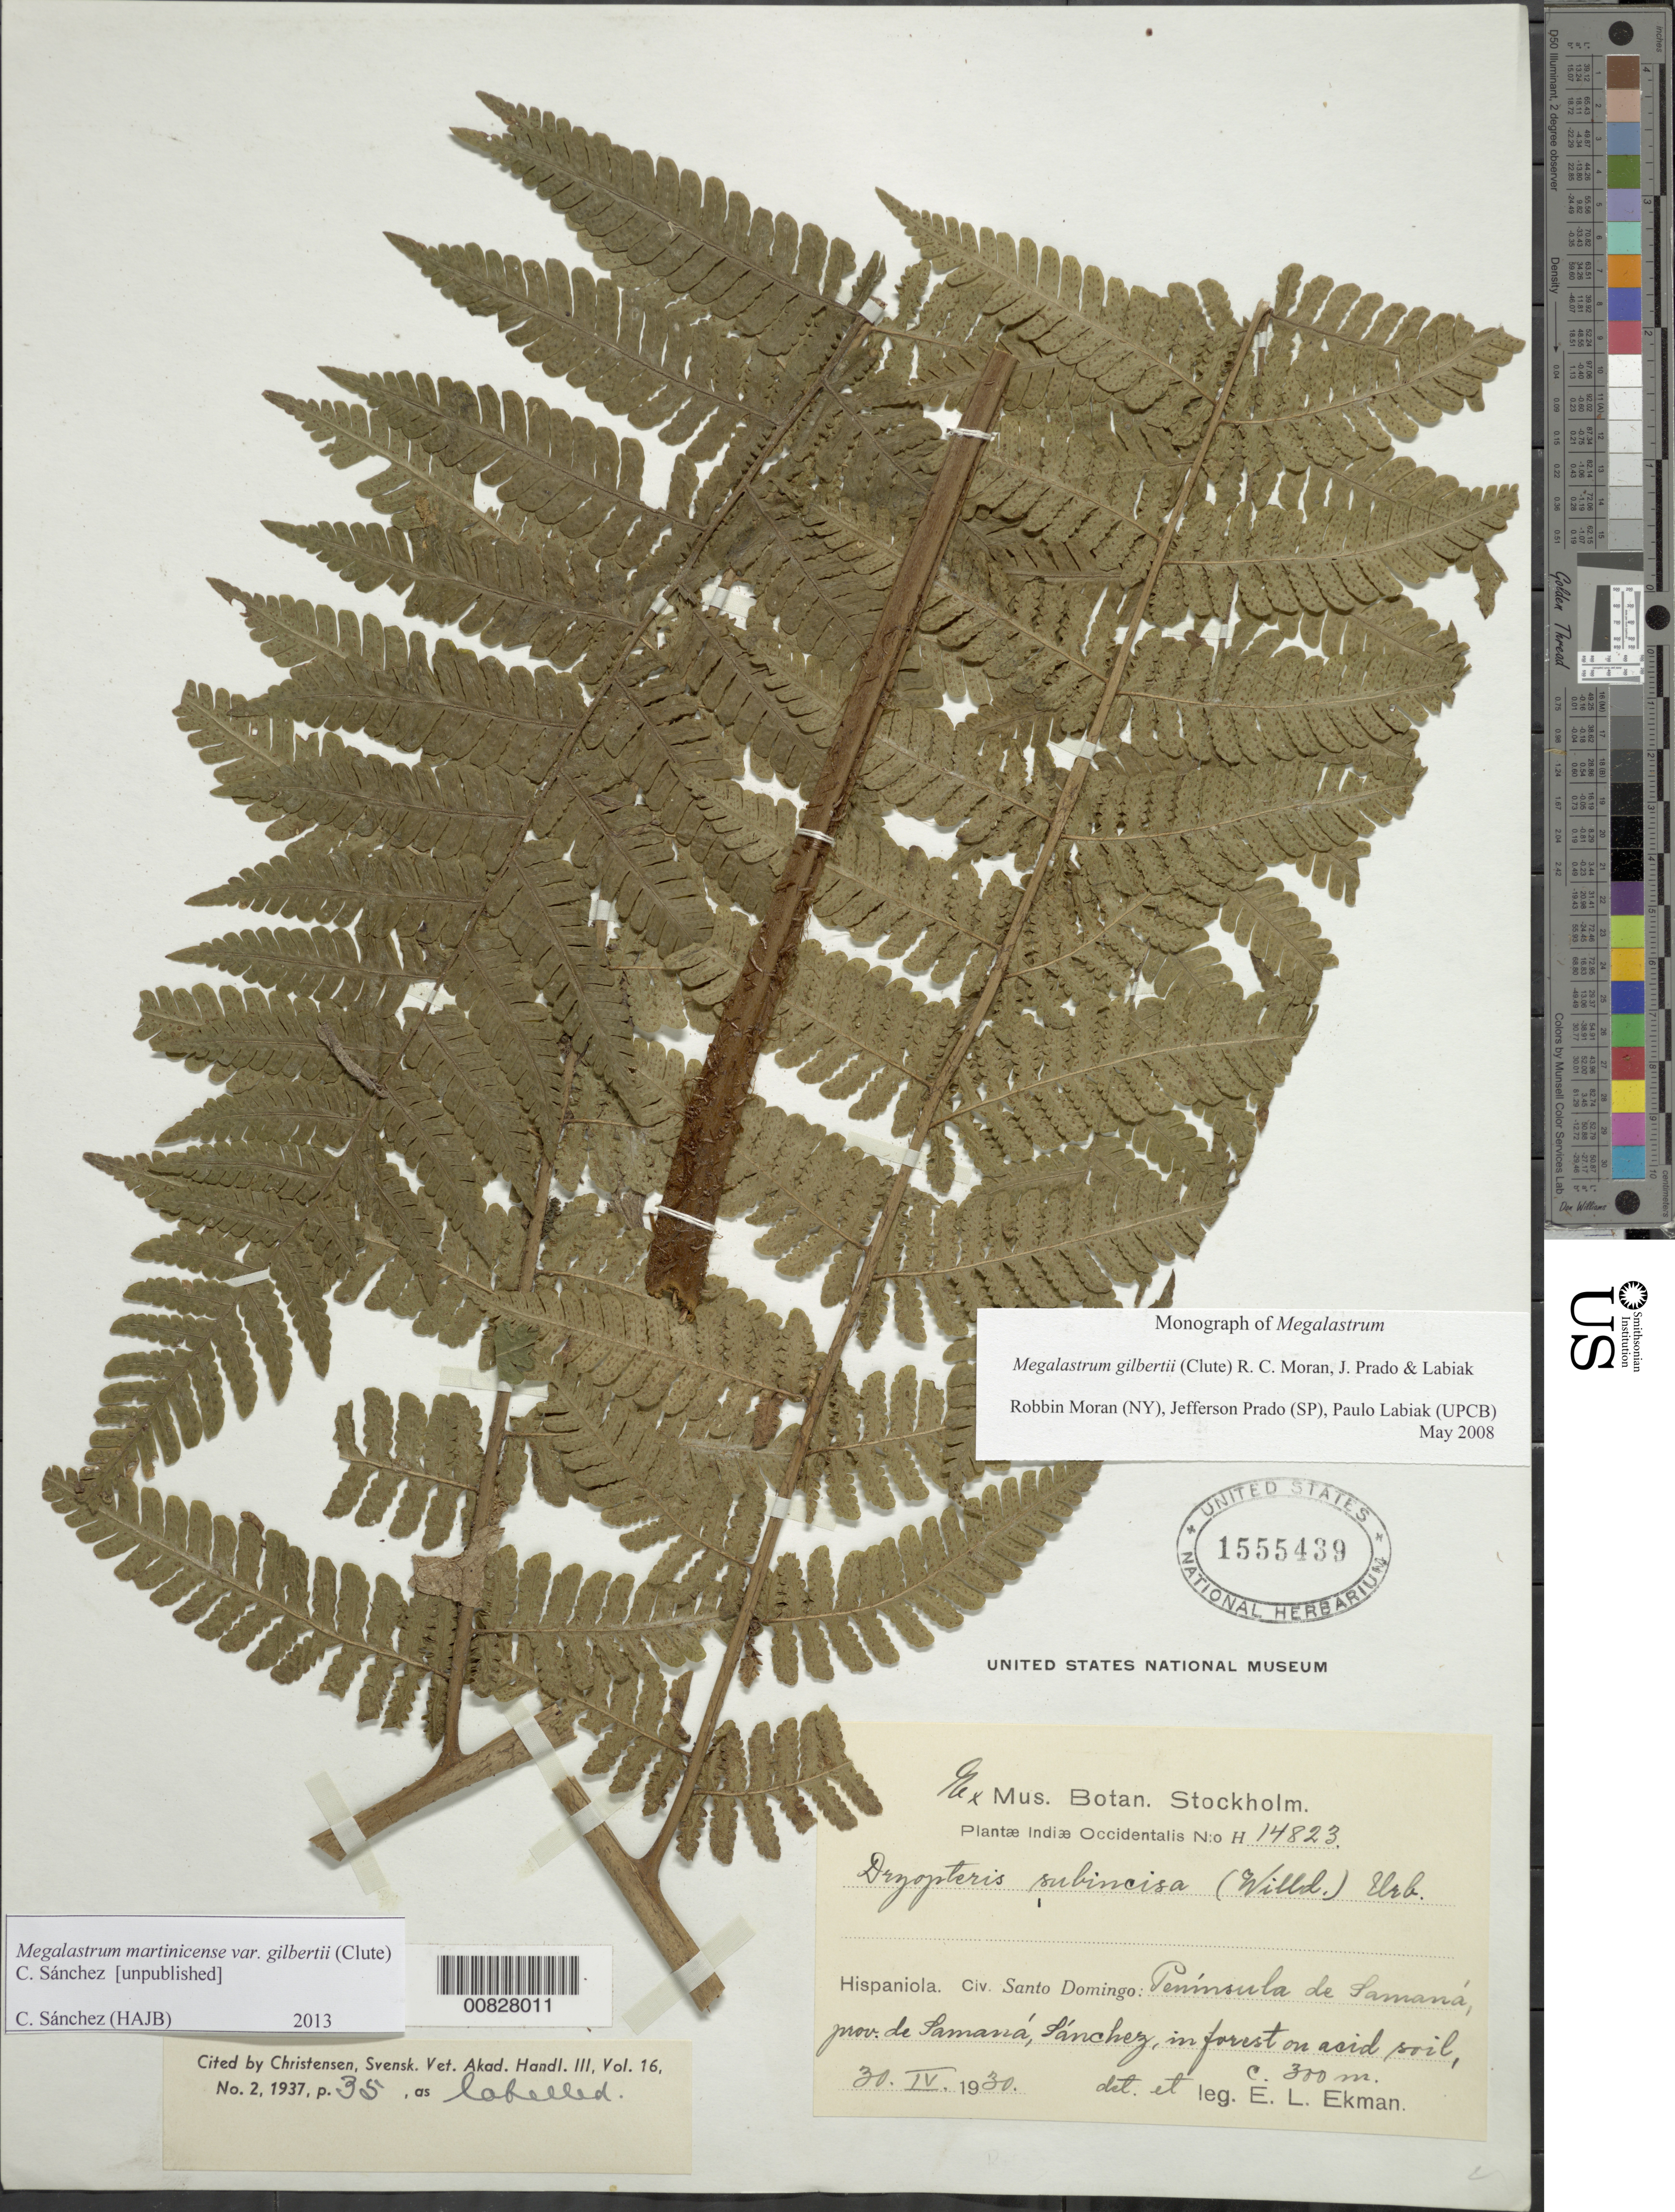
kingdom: Plantae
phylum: Tracheophyta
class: Polypodiopsida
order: Polypodiales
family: Dryopteridaceae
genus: Megalastrum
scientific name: Megalastrum gilbertii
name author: (Clute) R.C. Moran et al.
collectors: E. L. Ekman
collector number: H 14823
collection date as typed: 30 Apr 1930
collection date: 1930-04-30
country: Dominican Republic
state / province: Samana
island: Hispaniola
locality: Península de Samaná, Sánchez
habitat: Forest, on acid sand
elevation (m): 300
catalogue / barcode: US 1555439